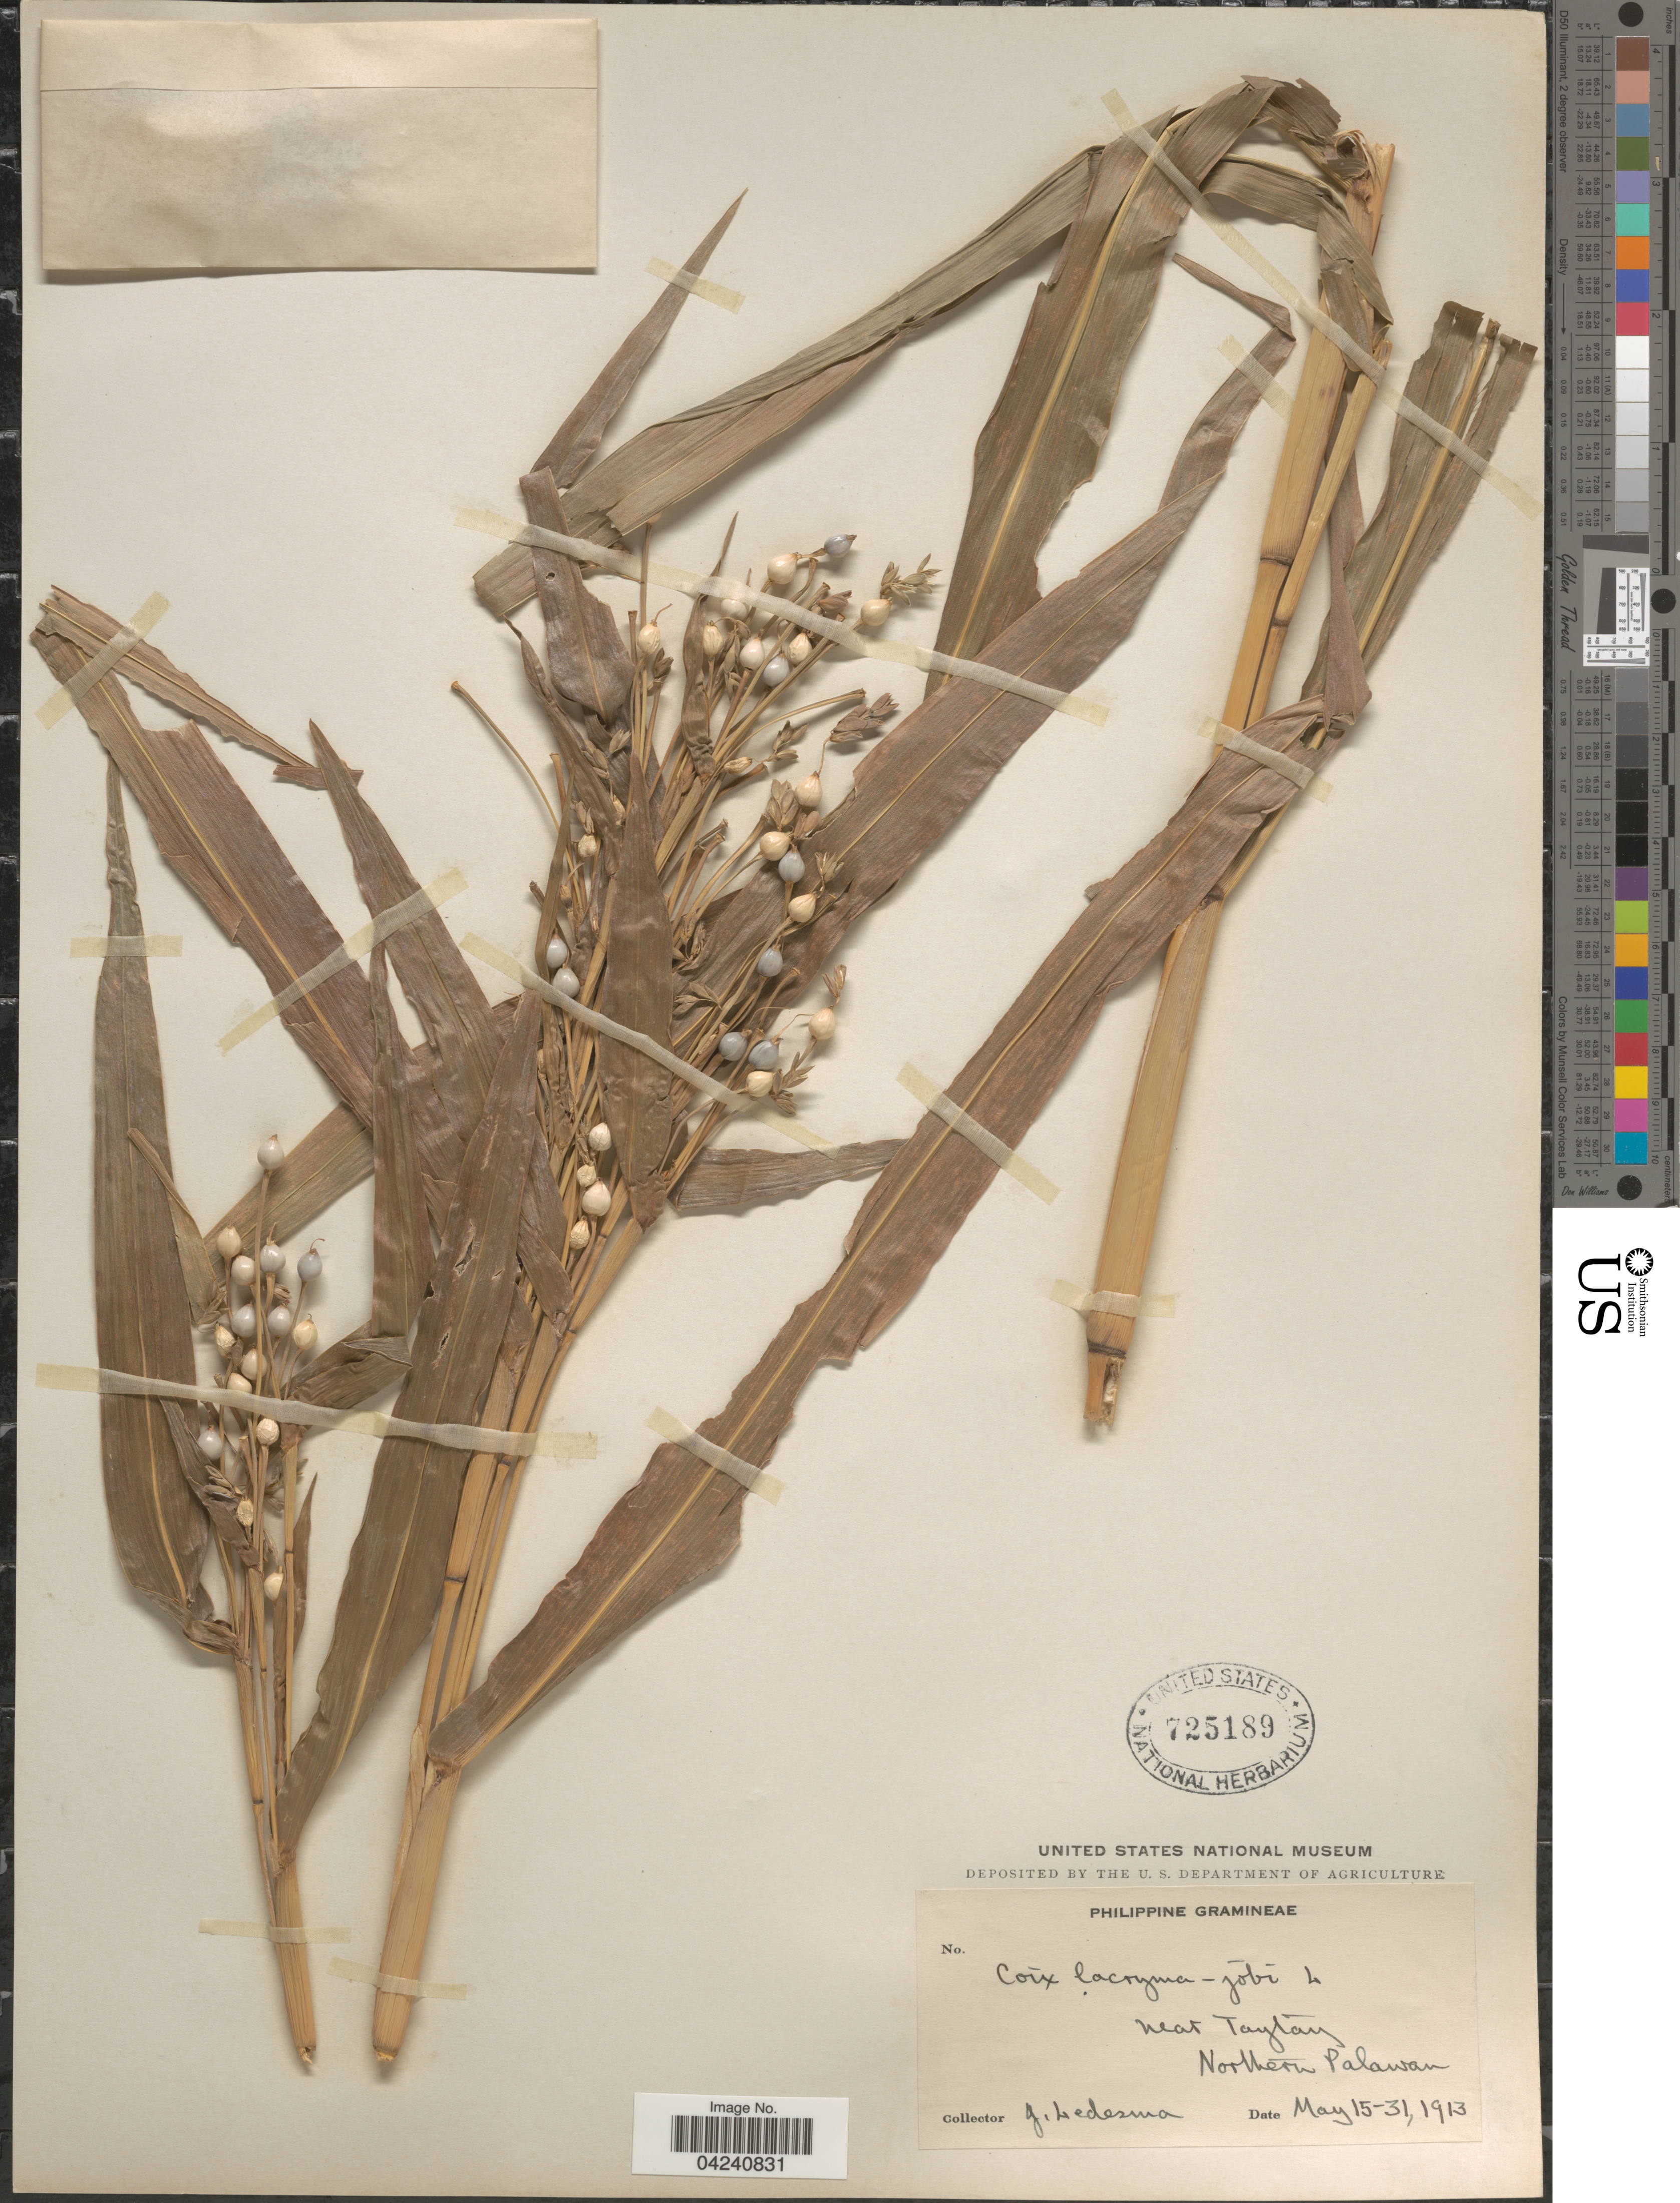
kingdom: Plantae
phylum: Tracheophyta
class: Liliopsida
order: Poales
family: Poaceae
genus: Coix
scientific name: Coix lacryma-jobi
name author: L.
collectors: G. Ledesma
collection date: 1913-05-15/1913-05-31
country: Philippines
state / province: Mimaropa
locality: Near Taytay. Northern Palawan.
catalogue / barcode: US 725189